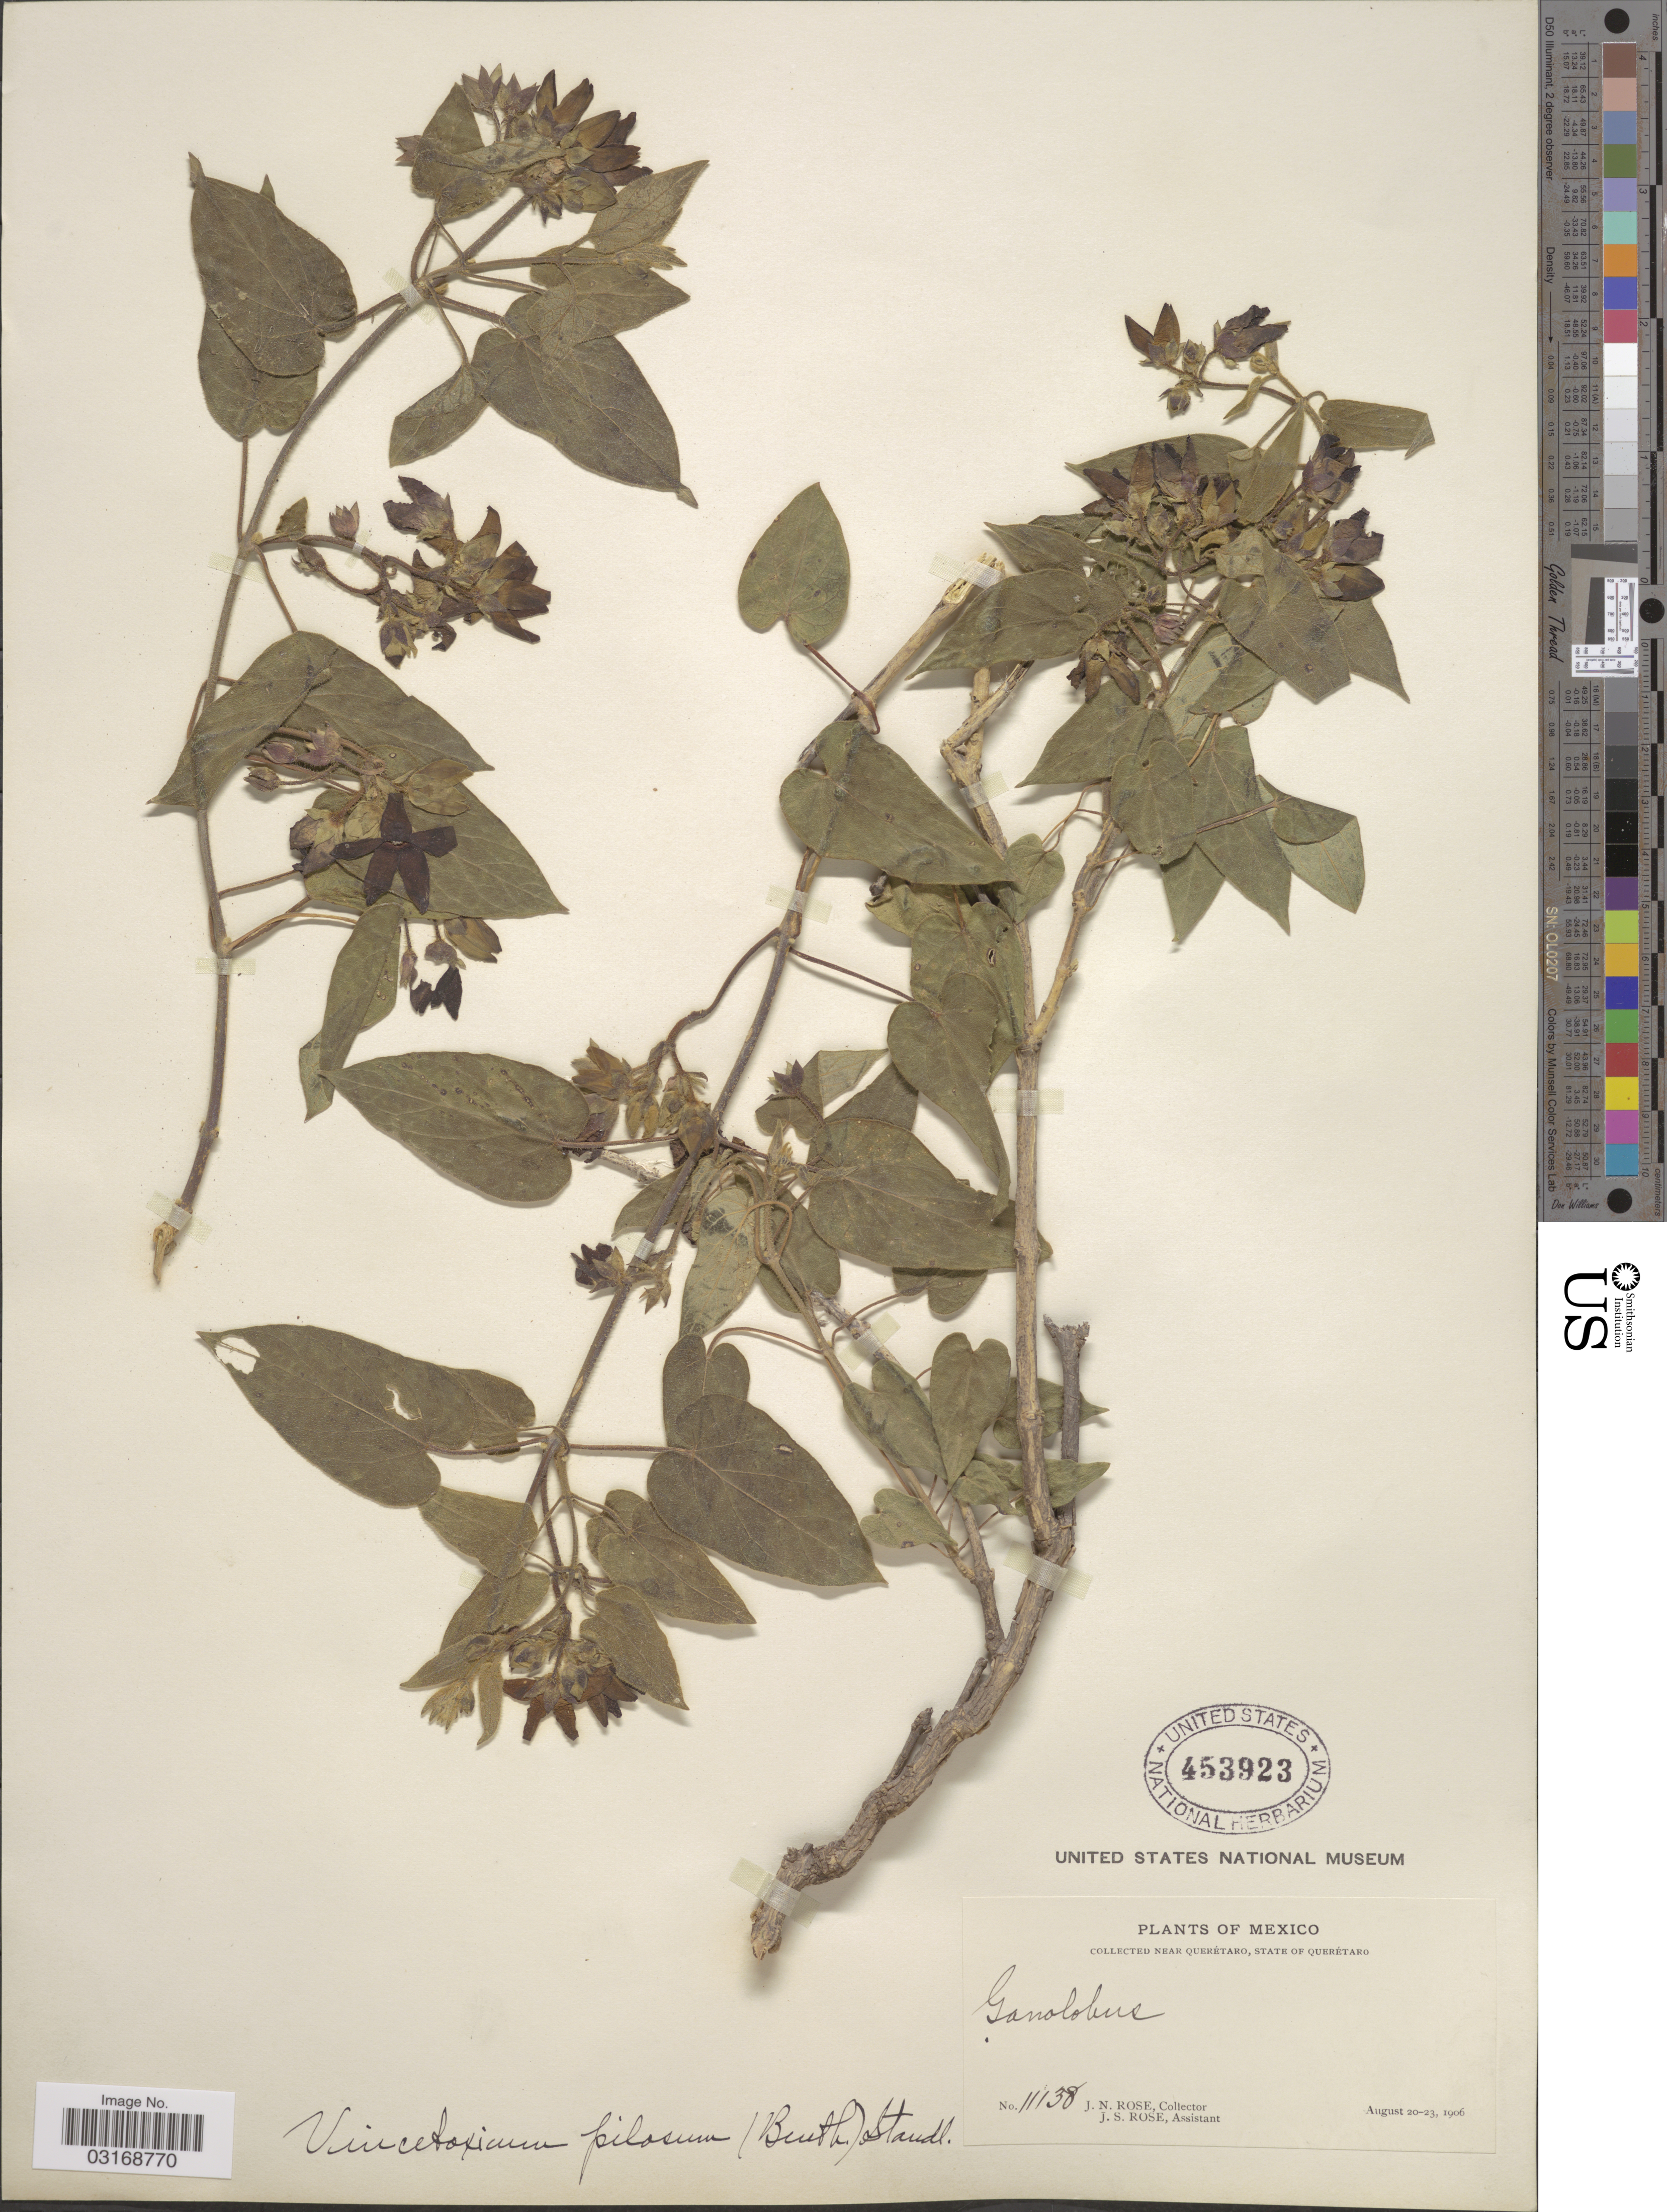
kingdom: Plantae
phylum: Tracheophyta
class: Magnoliopsida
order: Gentianales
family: Apocynaceae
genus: Matelea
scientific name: Matelea pilosa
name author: (Benth.) Woodson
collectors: J. N. Rose & J. S. Rose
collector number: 11138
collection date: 1906-08-20/1906-08-23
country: Mexico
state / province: Querétaro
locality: Near Querétaro, State of Querétaro.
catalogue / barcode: US 453923